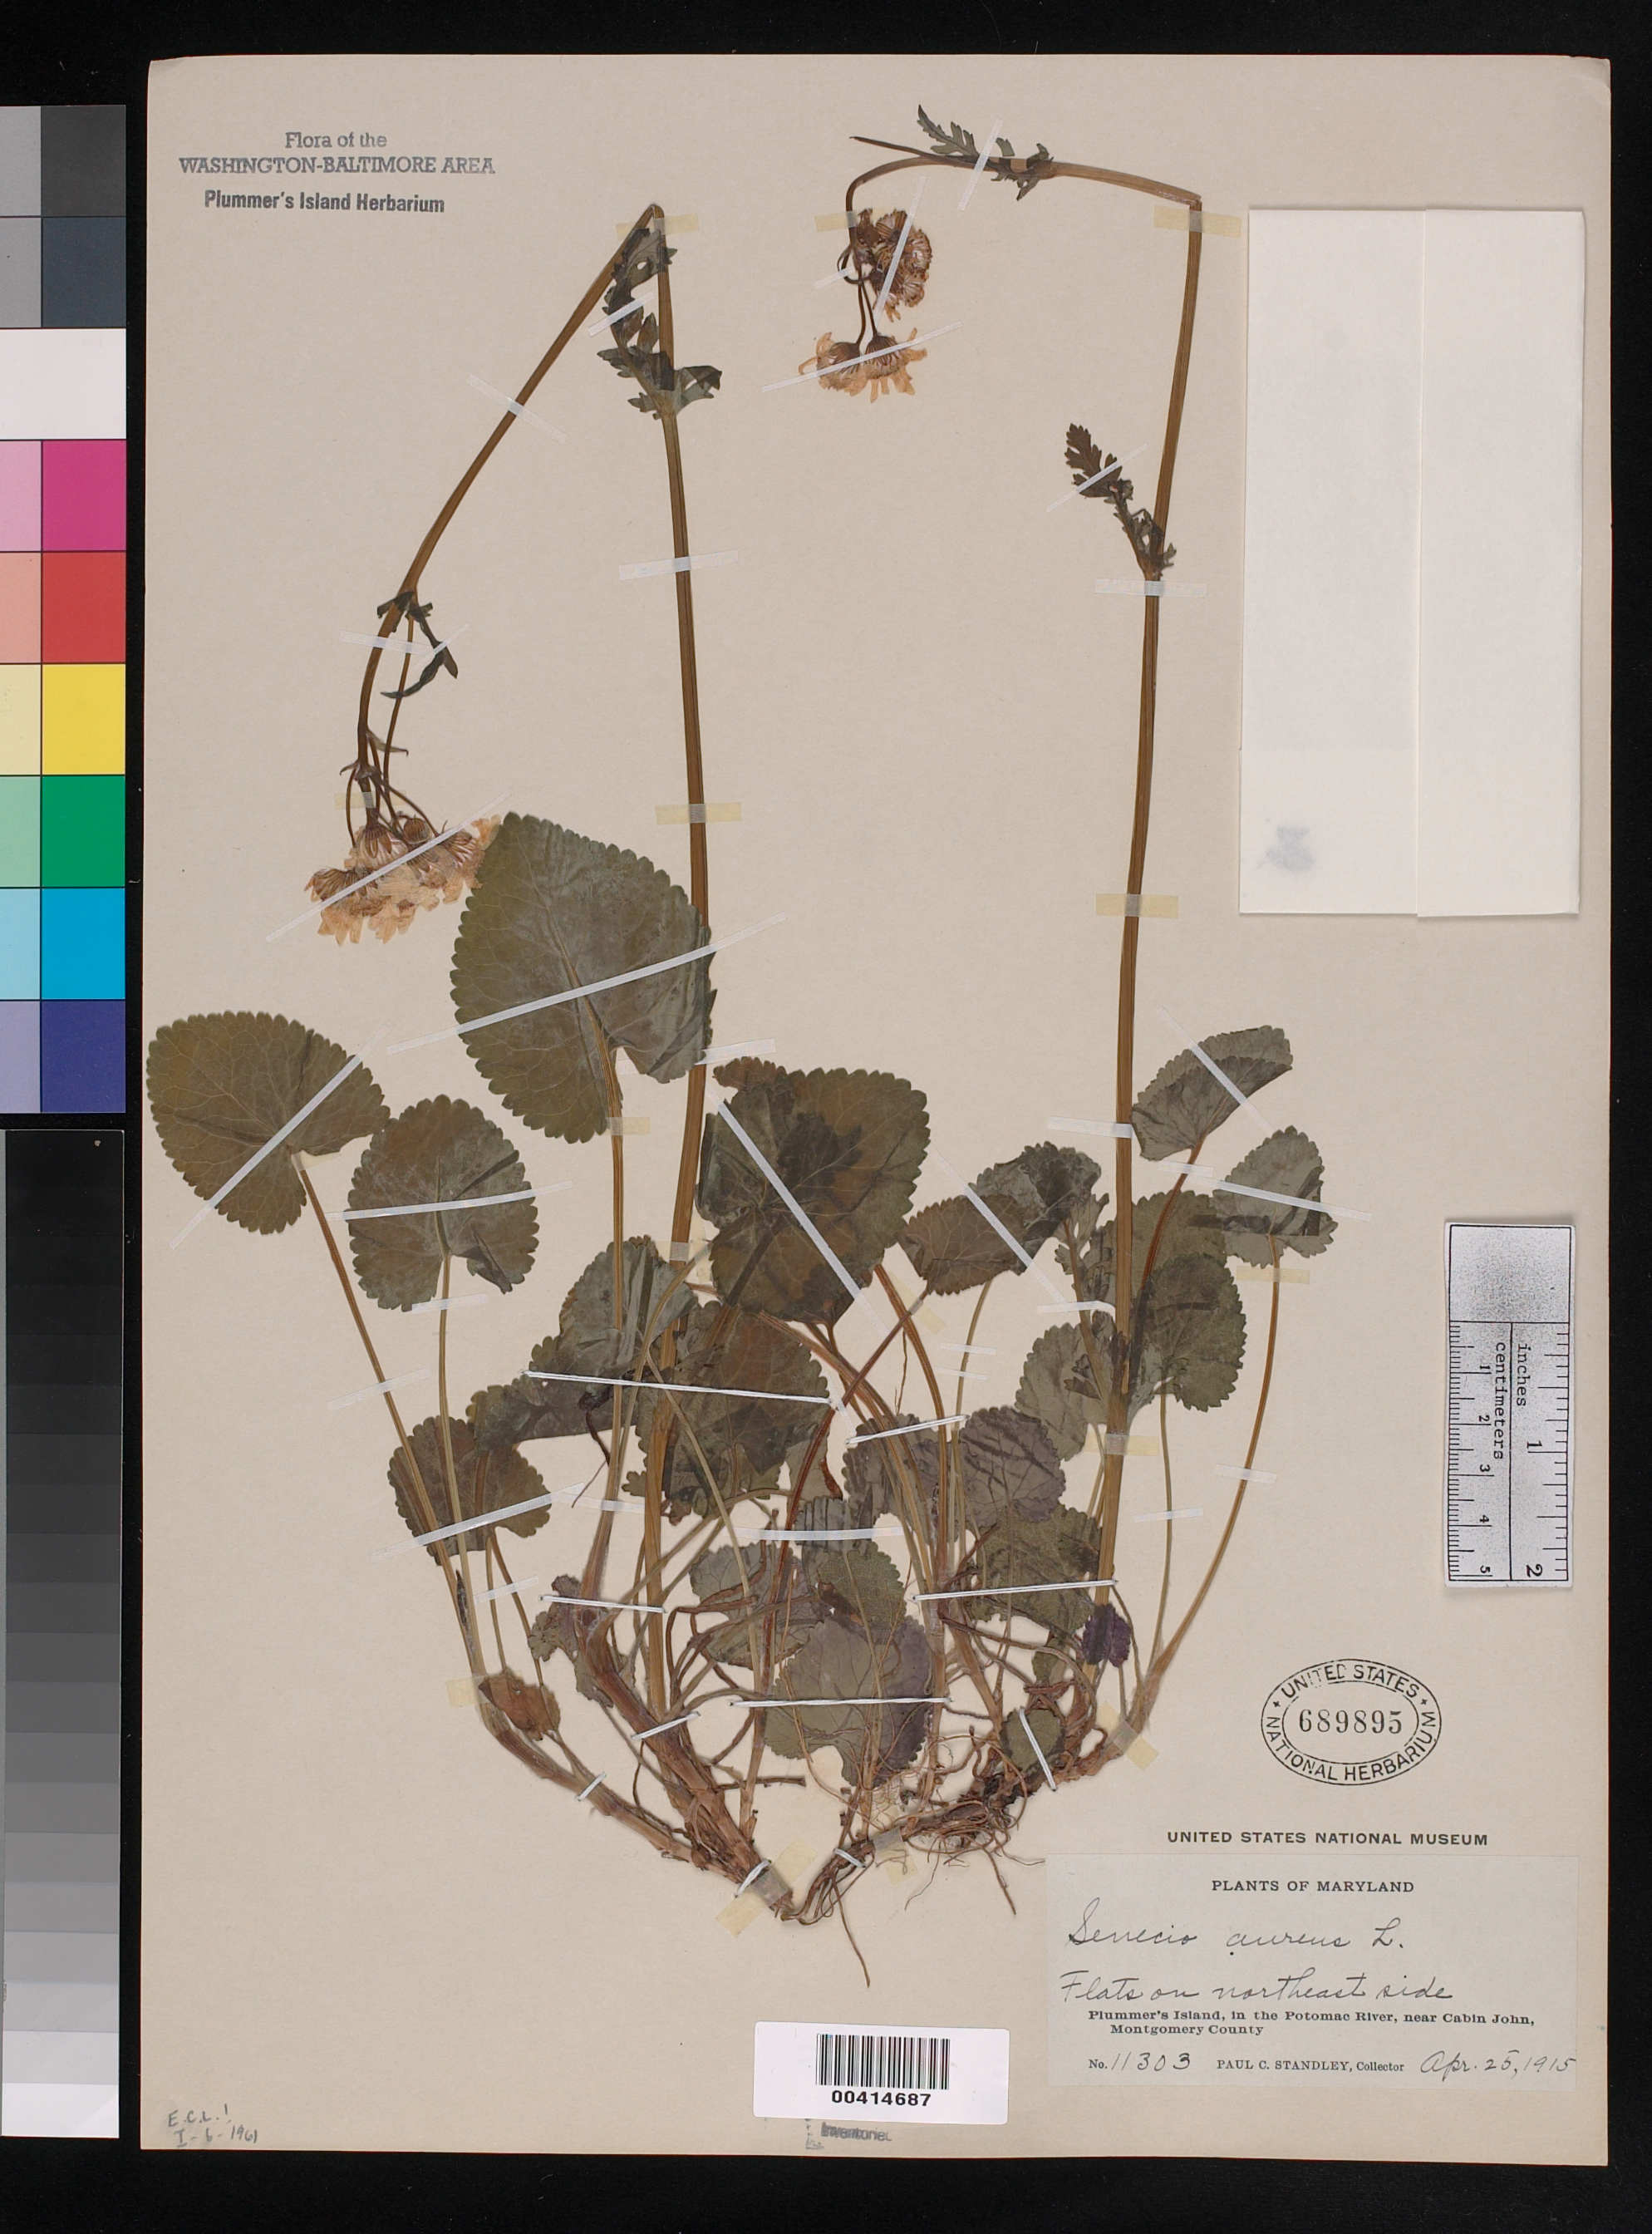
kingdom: Plantae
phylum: Tracheophyta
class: Magnoliopsida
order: Asterales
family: Asteraceae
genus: Packera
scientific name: Packera aurea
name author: (L.) Á. Löve & D. Löve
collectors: P. C. Standley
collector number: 11303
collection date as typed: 25 Apr 1915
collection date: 1915-04-25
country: United States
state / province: Maryland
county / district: Montgomery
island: Plummers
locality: Plummer's Island; flats on northeast side C. & O. Canal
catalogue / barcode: US 689895